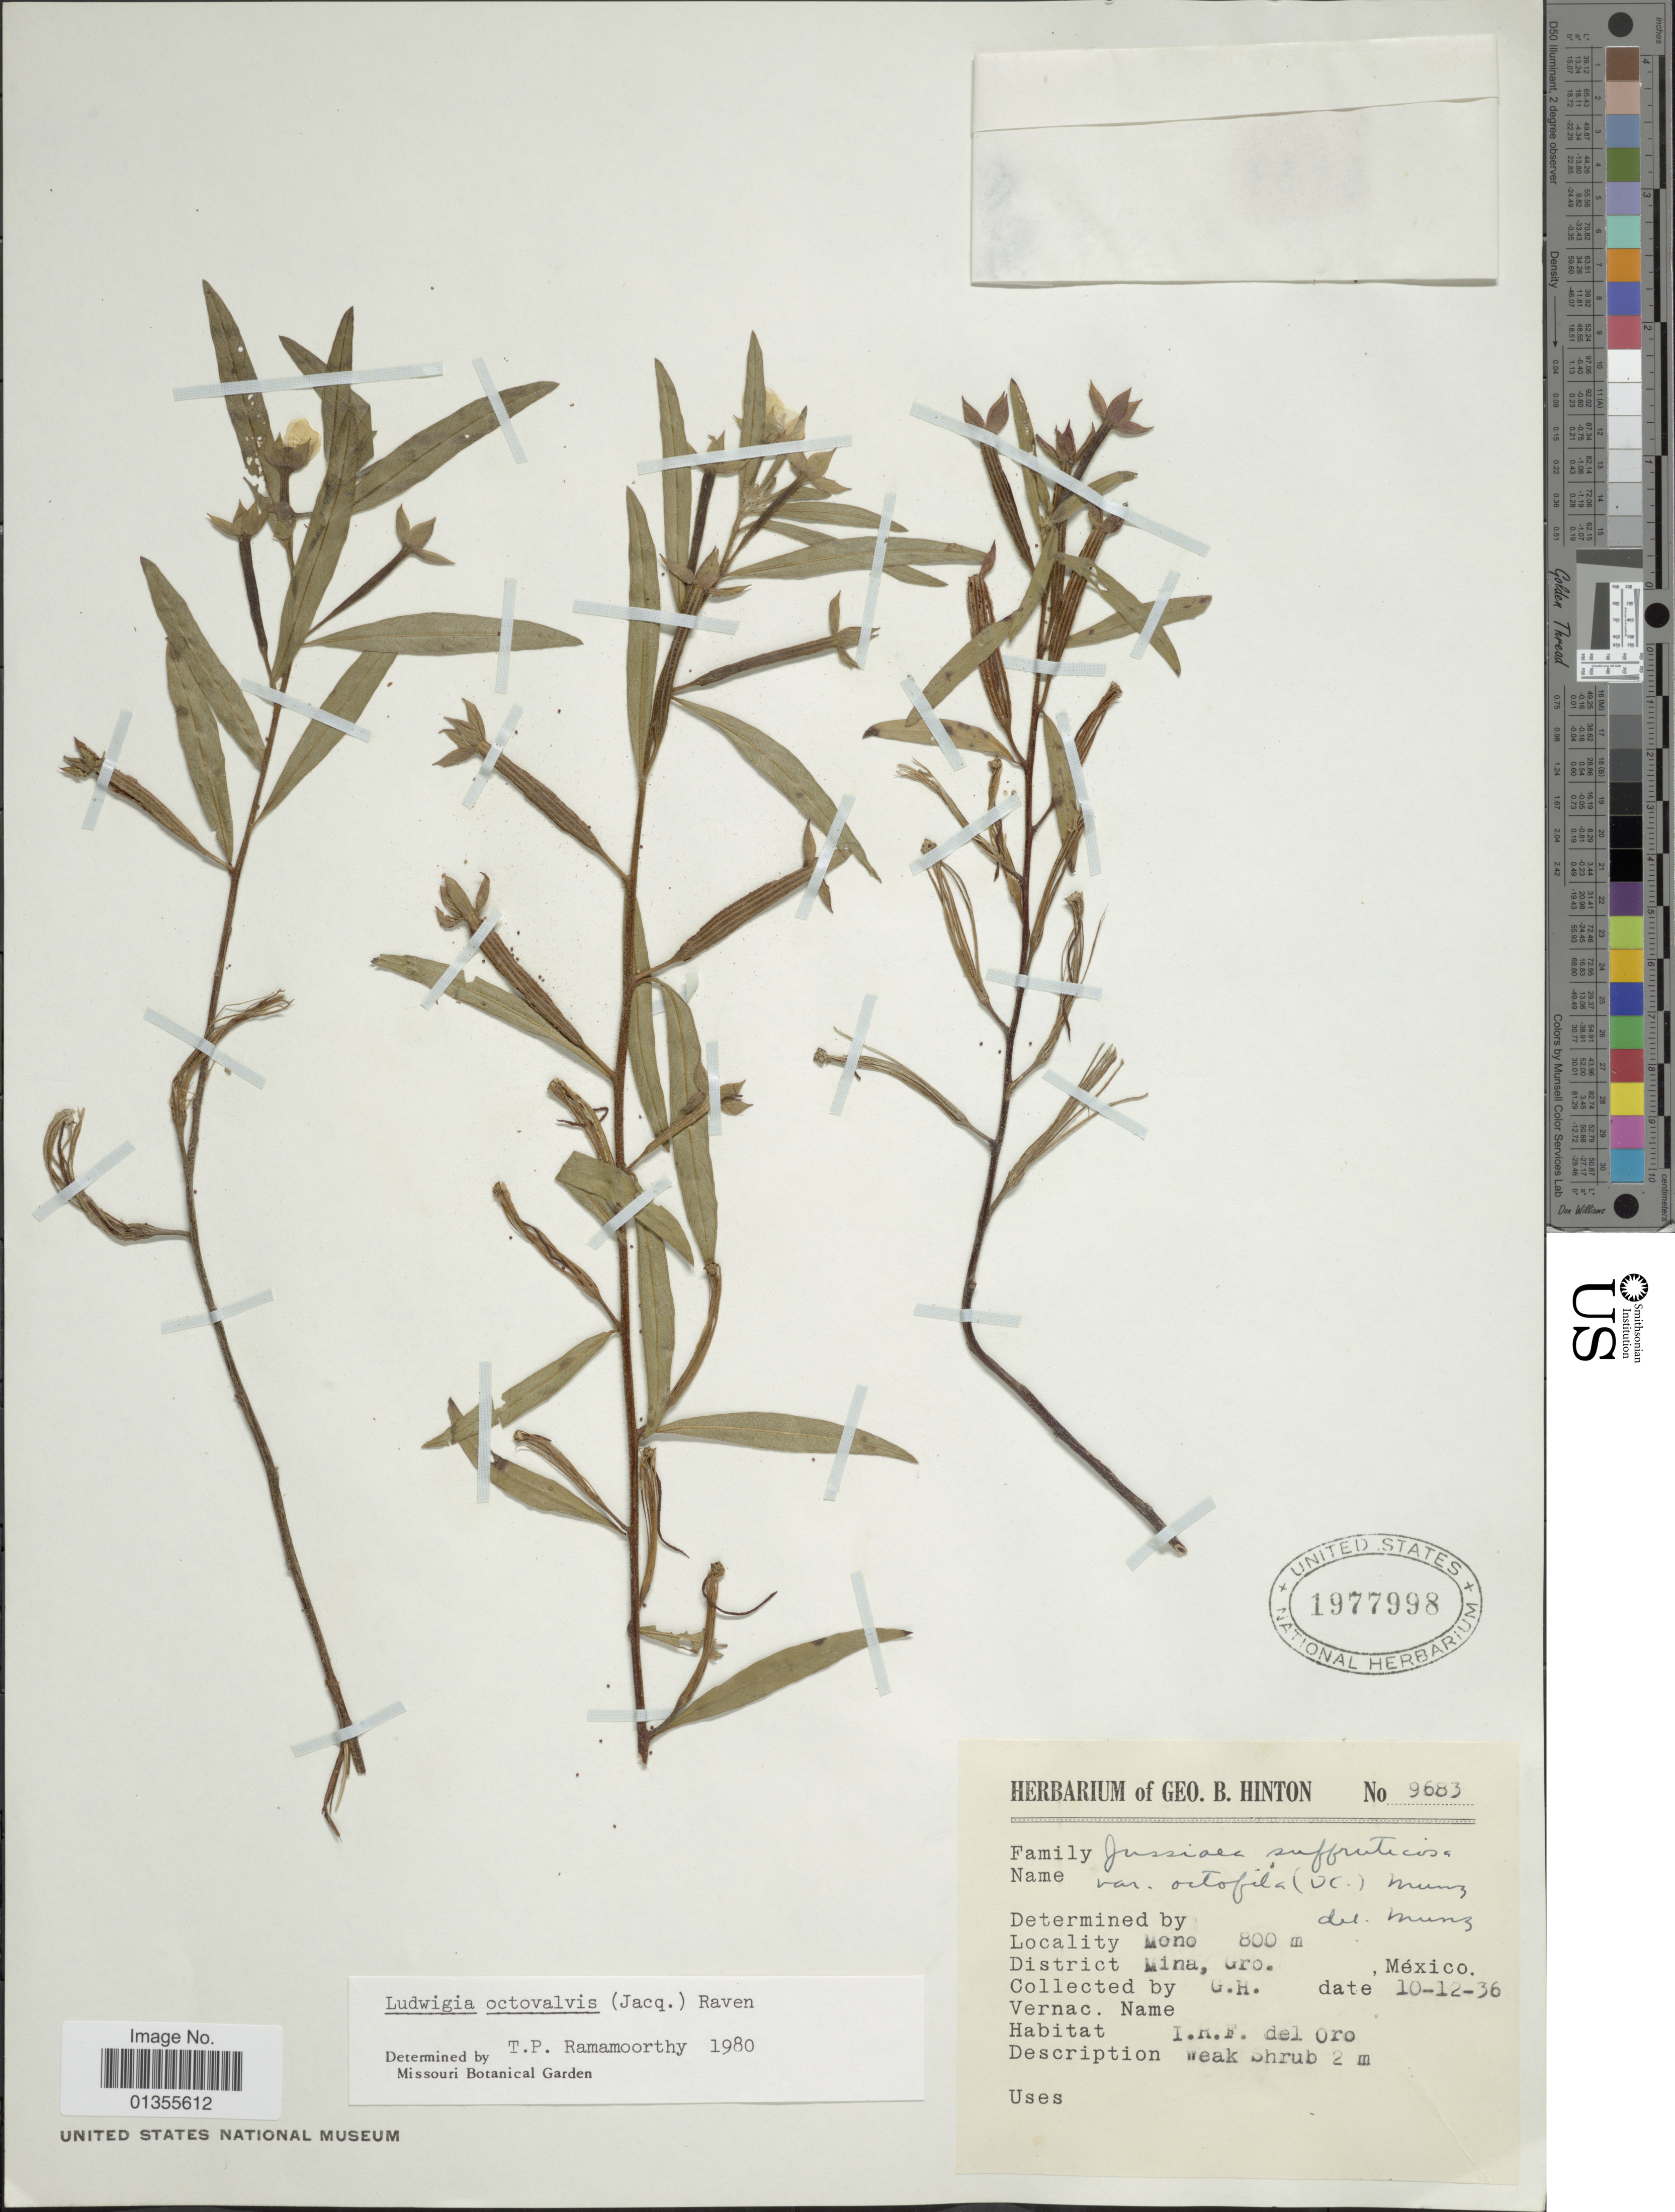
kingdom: Plantae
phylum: Tracheophyta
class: Magnoliopsida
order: Myrtales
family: Onagraceae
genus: Ludwigia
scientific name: Ludwigia octovalvis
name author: (Jacq.) P.H. Raven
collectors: G. B. Hinton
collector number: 9683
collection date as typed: Transcribed d/m/y: 12/10/36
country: Mexico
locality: Mono. District Mina, Gro.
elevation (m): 800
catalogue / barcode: US 1977998